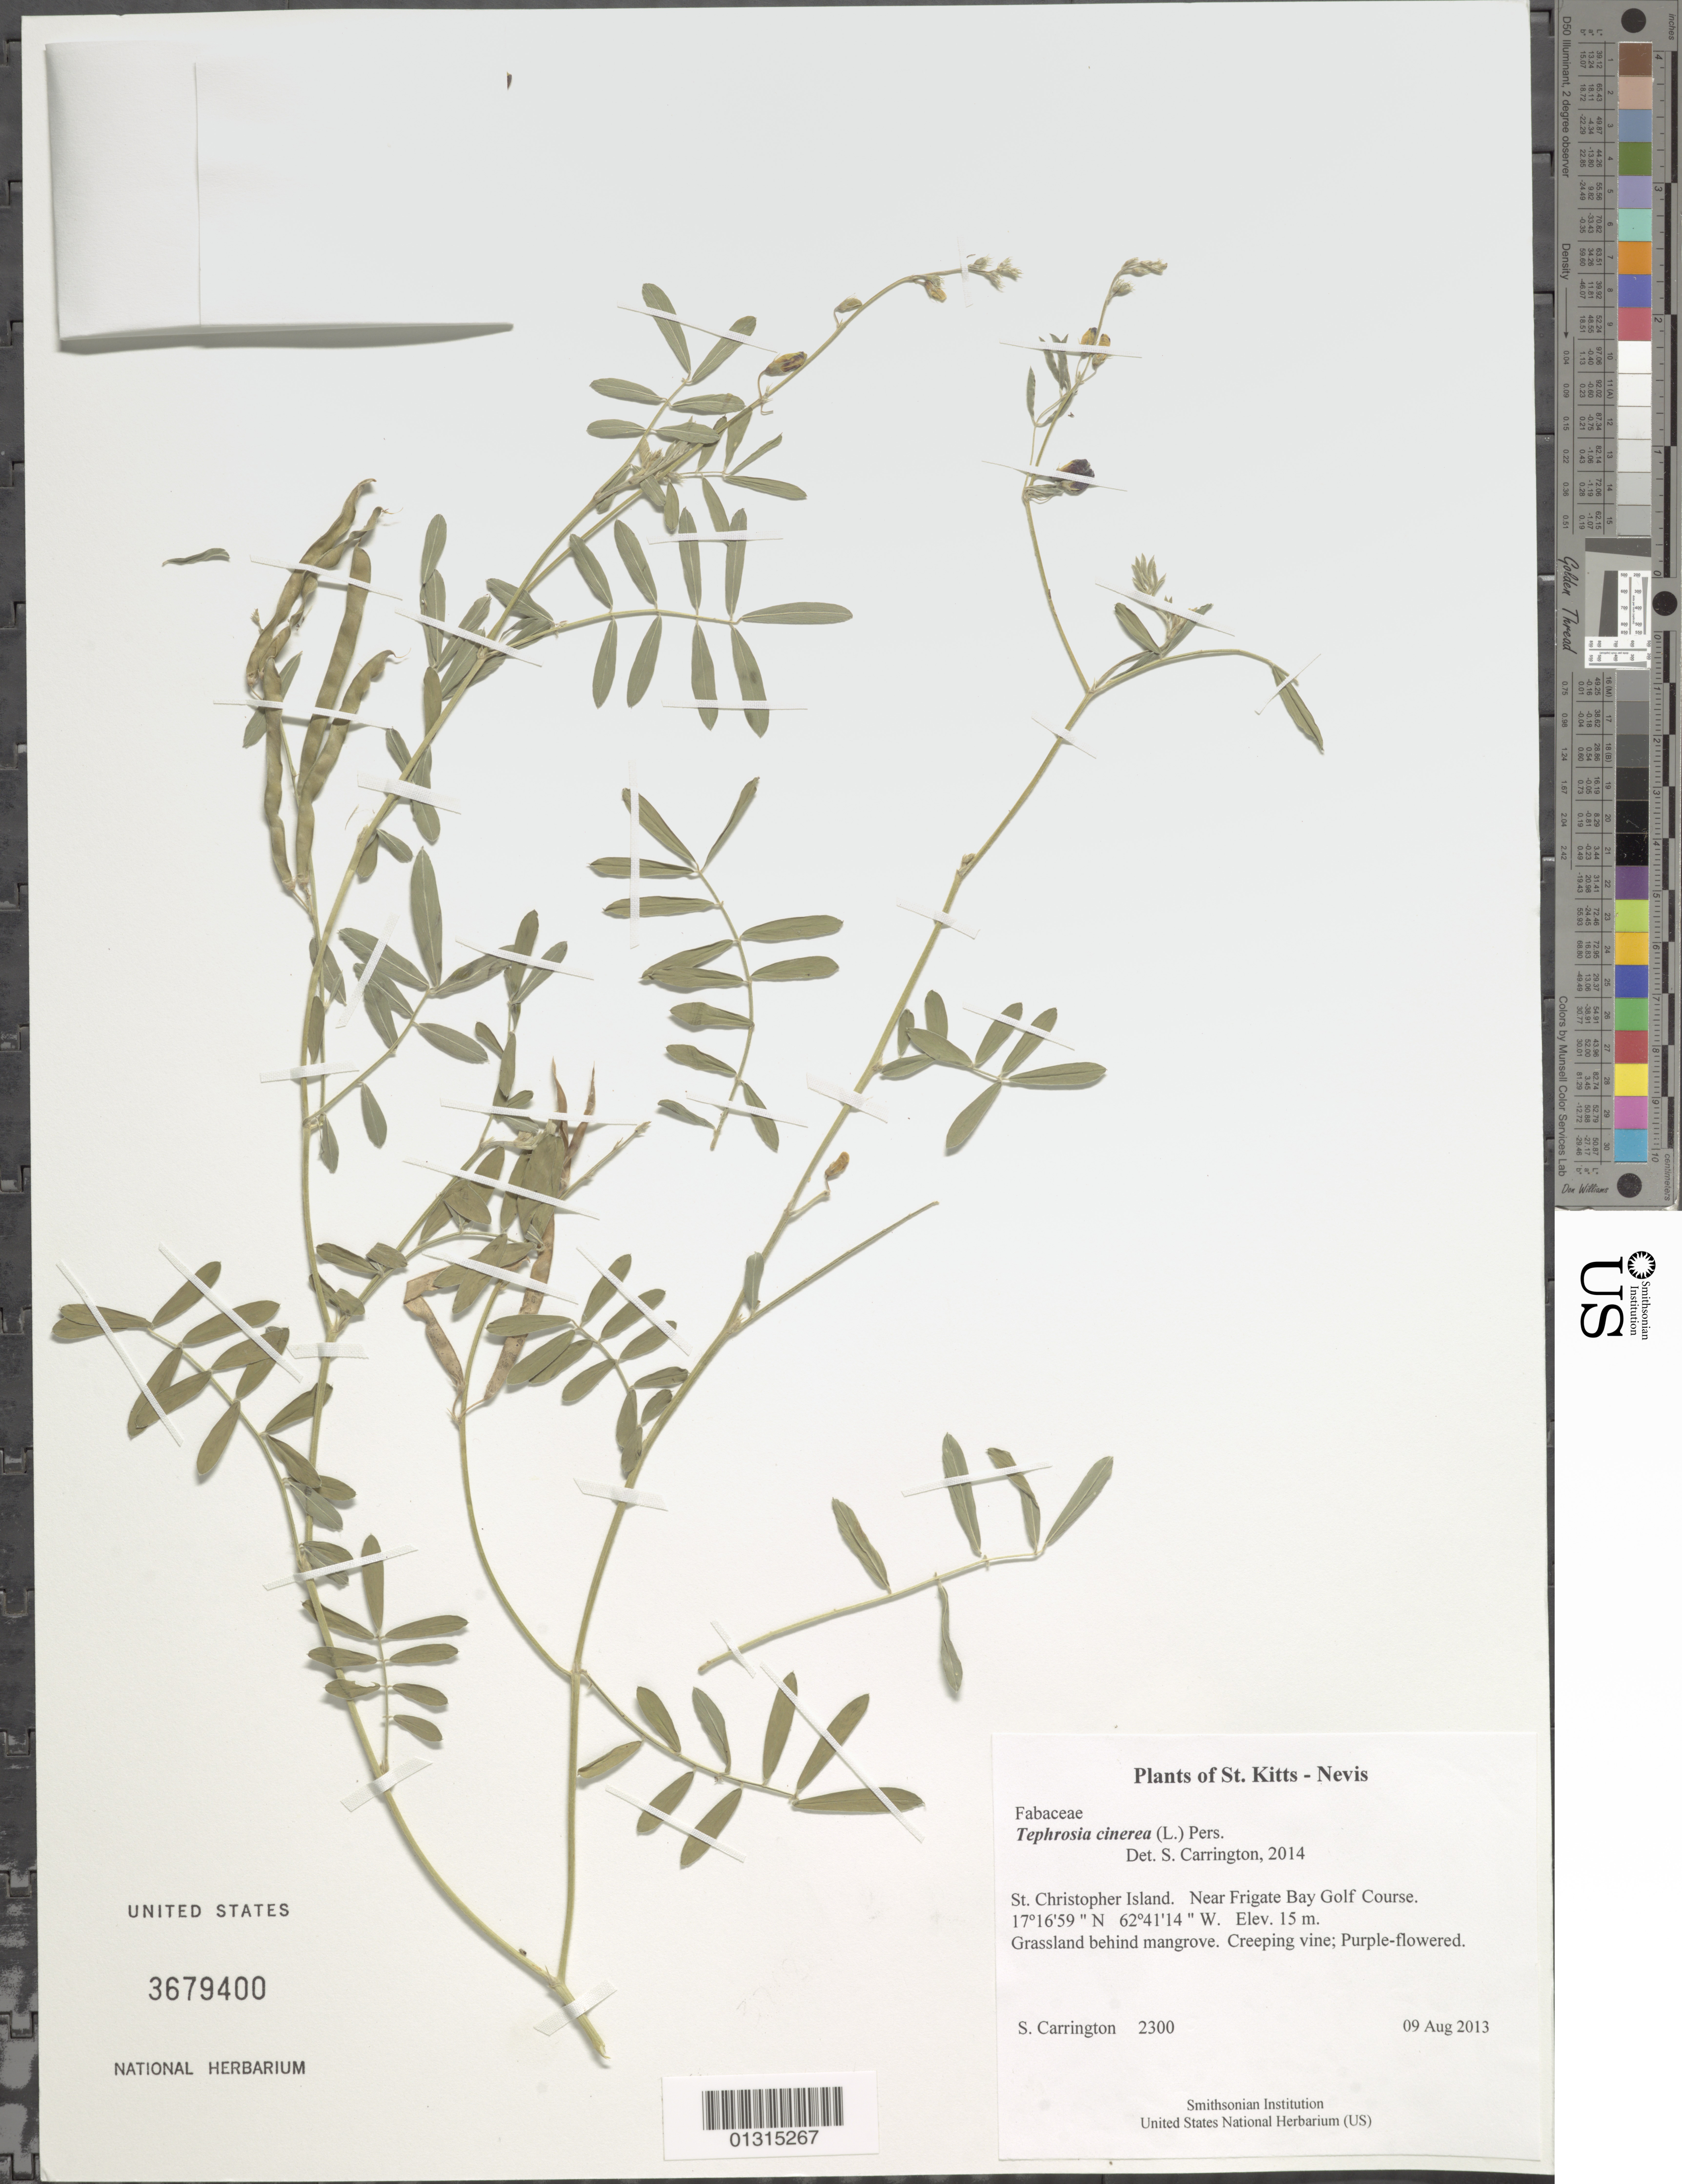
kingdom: Plantae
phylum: Tracheophyta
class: Magnoliopsida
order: Fabales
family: Fabaceae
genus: Tephrosia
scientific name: Tephrosia cinerea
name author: (L.) Pers.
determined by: Carrington, C. M. S.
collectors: C. M. S. Carrington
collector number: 2300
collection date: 2013-08-09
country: St. Christopher-Nevis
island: St. Christopher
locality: Near Frigate Bay Golf Course.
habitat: Grassland behind mangrove.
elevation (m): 15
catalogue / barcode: US 3679400